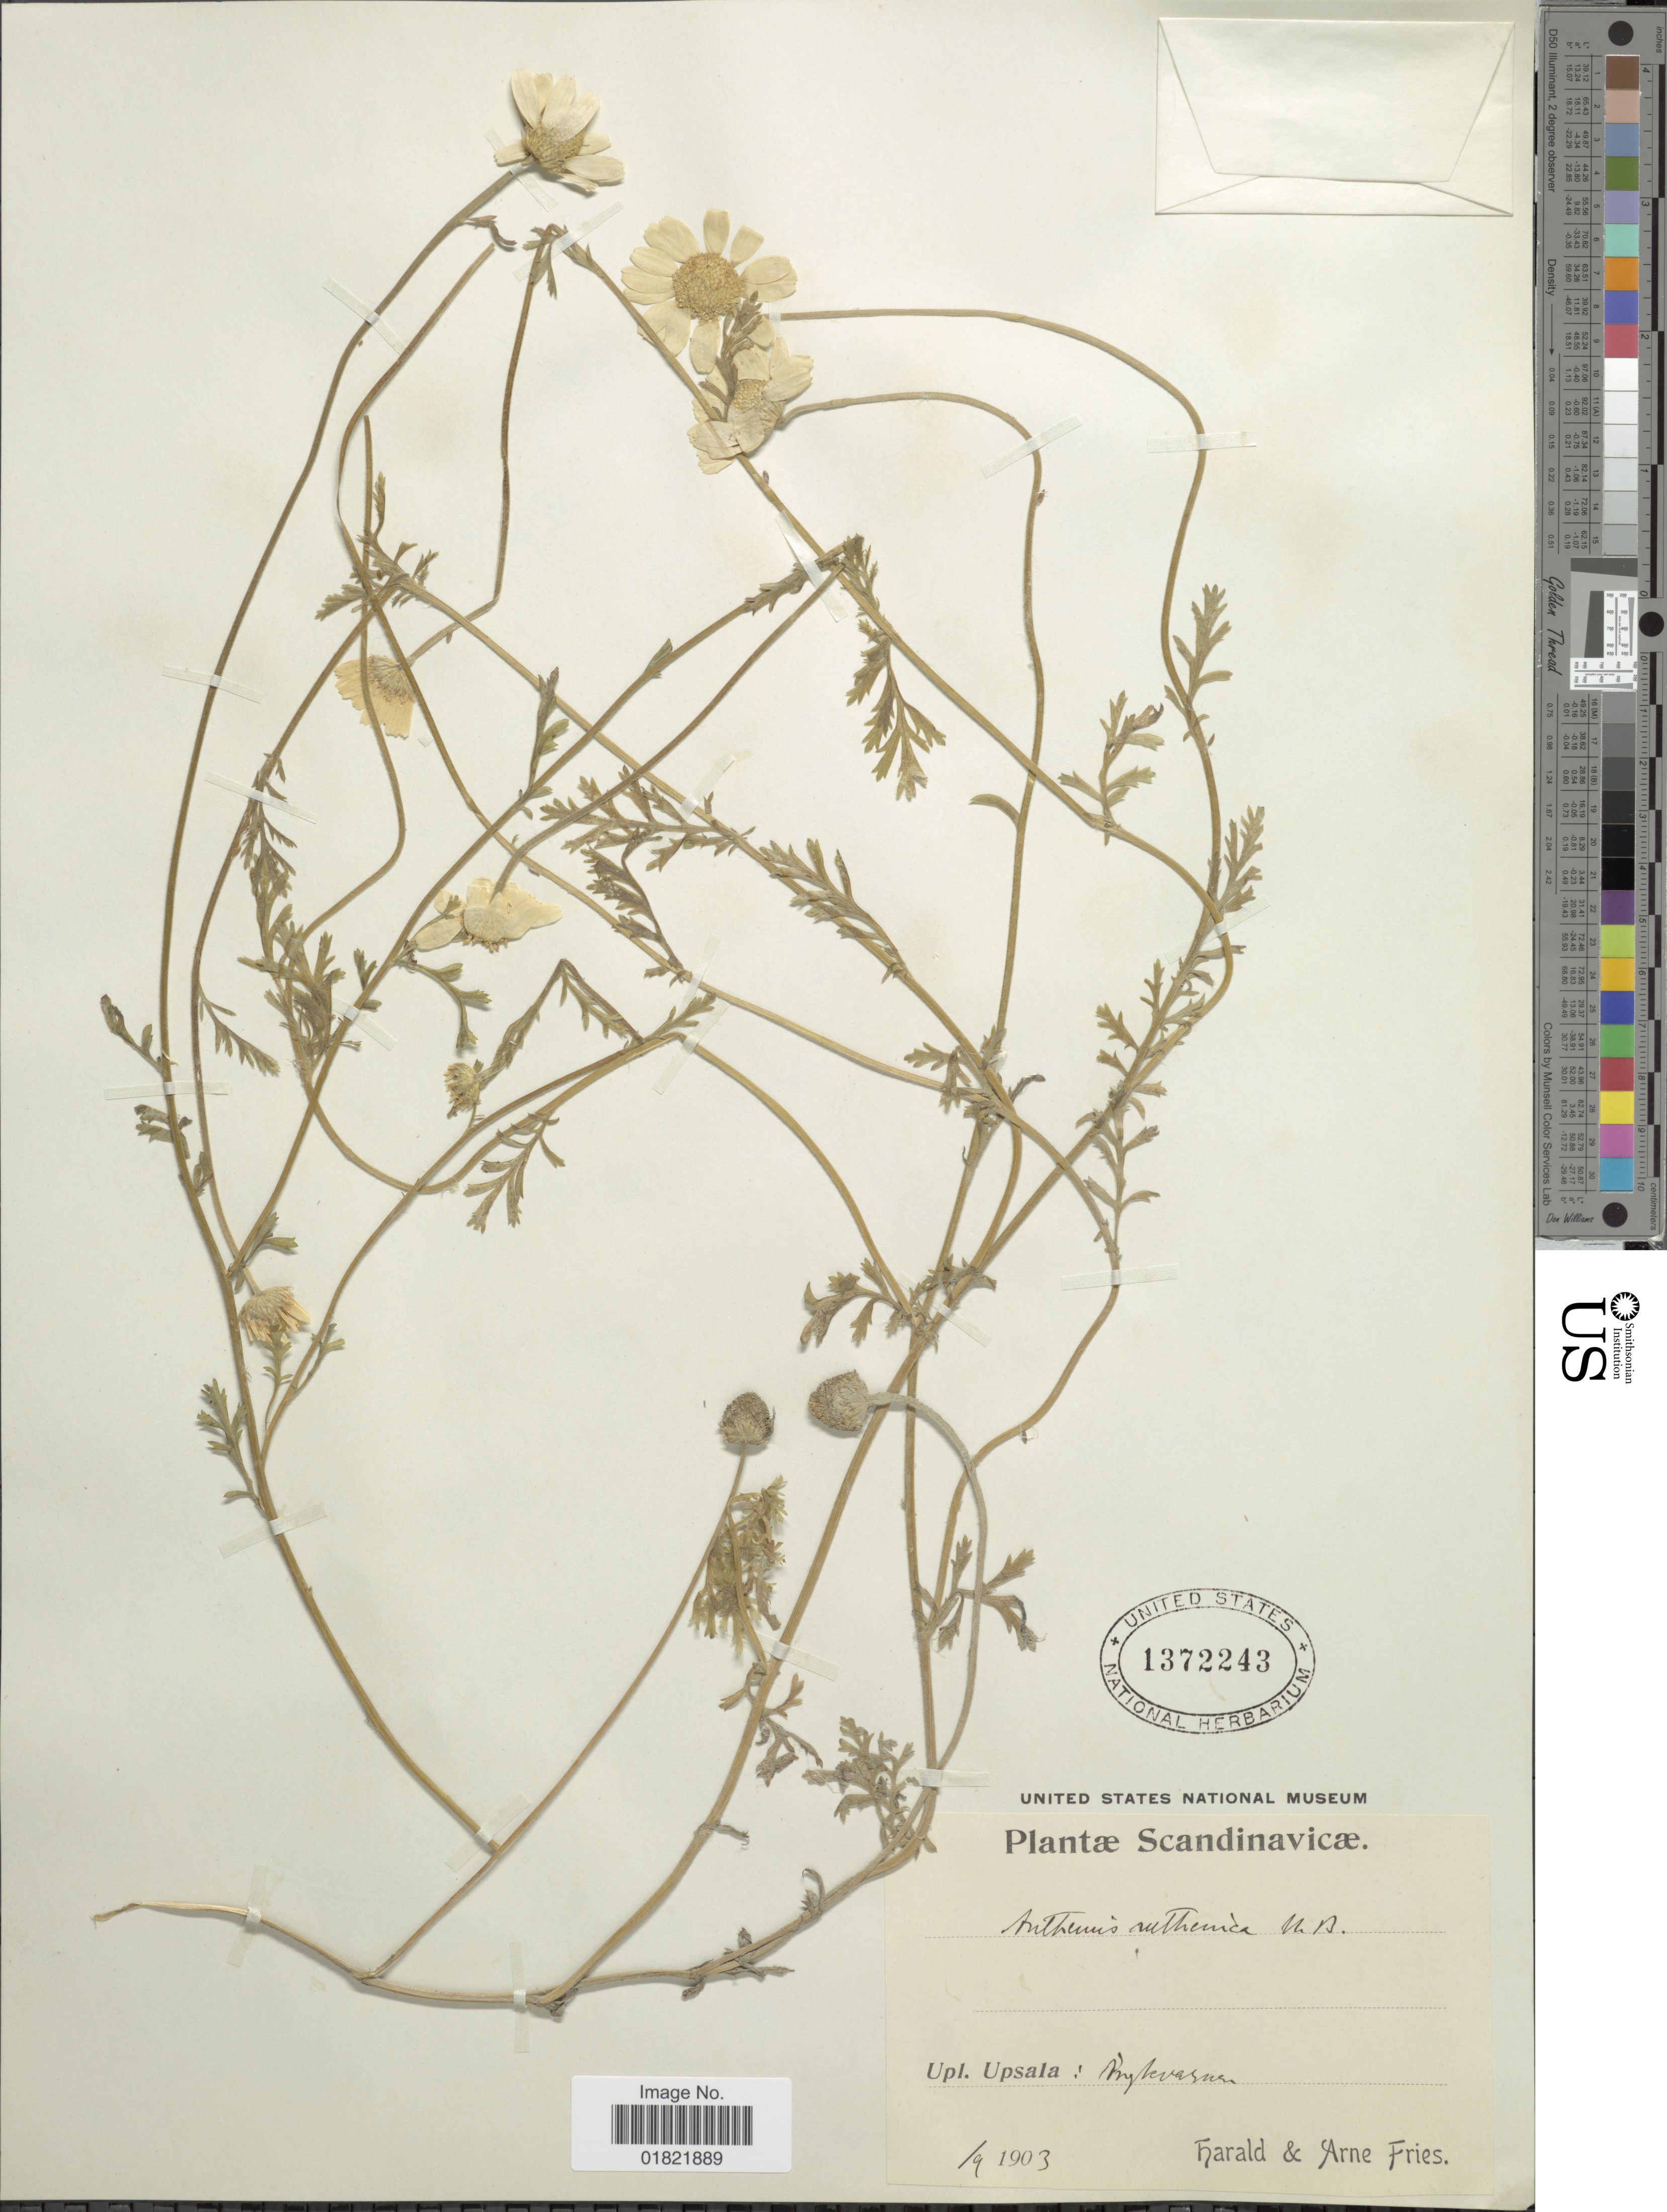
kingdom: Plantae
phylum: Tracheophyta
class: Magnoliopsida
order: Asterales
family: Asteraceae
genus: Anthemis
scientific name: Anthemis ruthenica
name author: M. Bieb.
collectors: H. Fries & E. A. Fries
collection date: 1903-09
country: Sweden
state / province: Uppsala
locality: Scandinavicae, Upl. Upsala: [illegible text]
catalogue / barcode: US 1372243